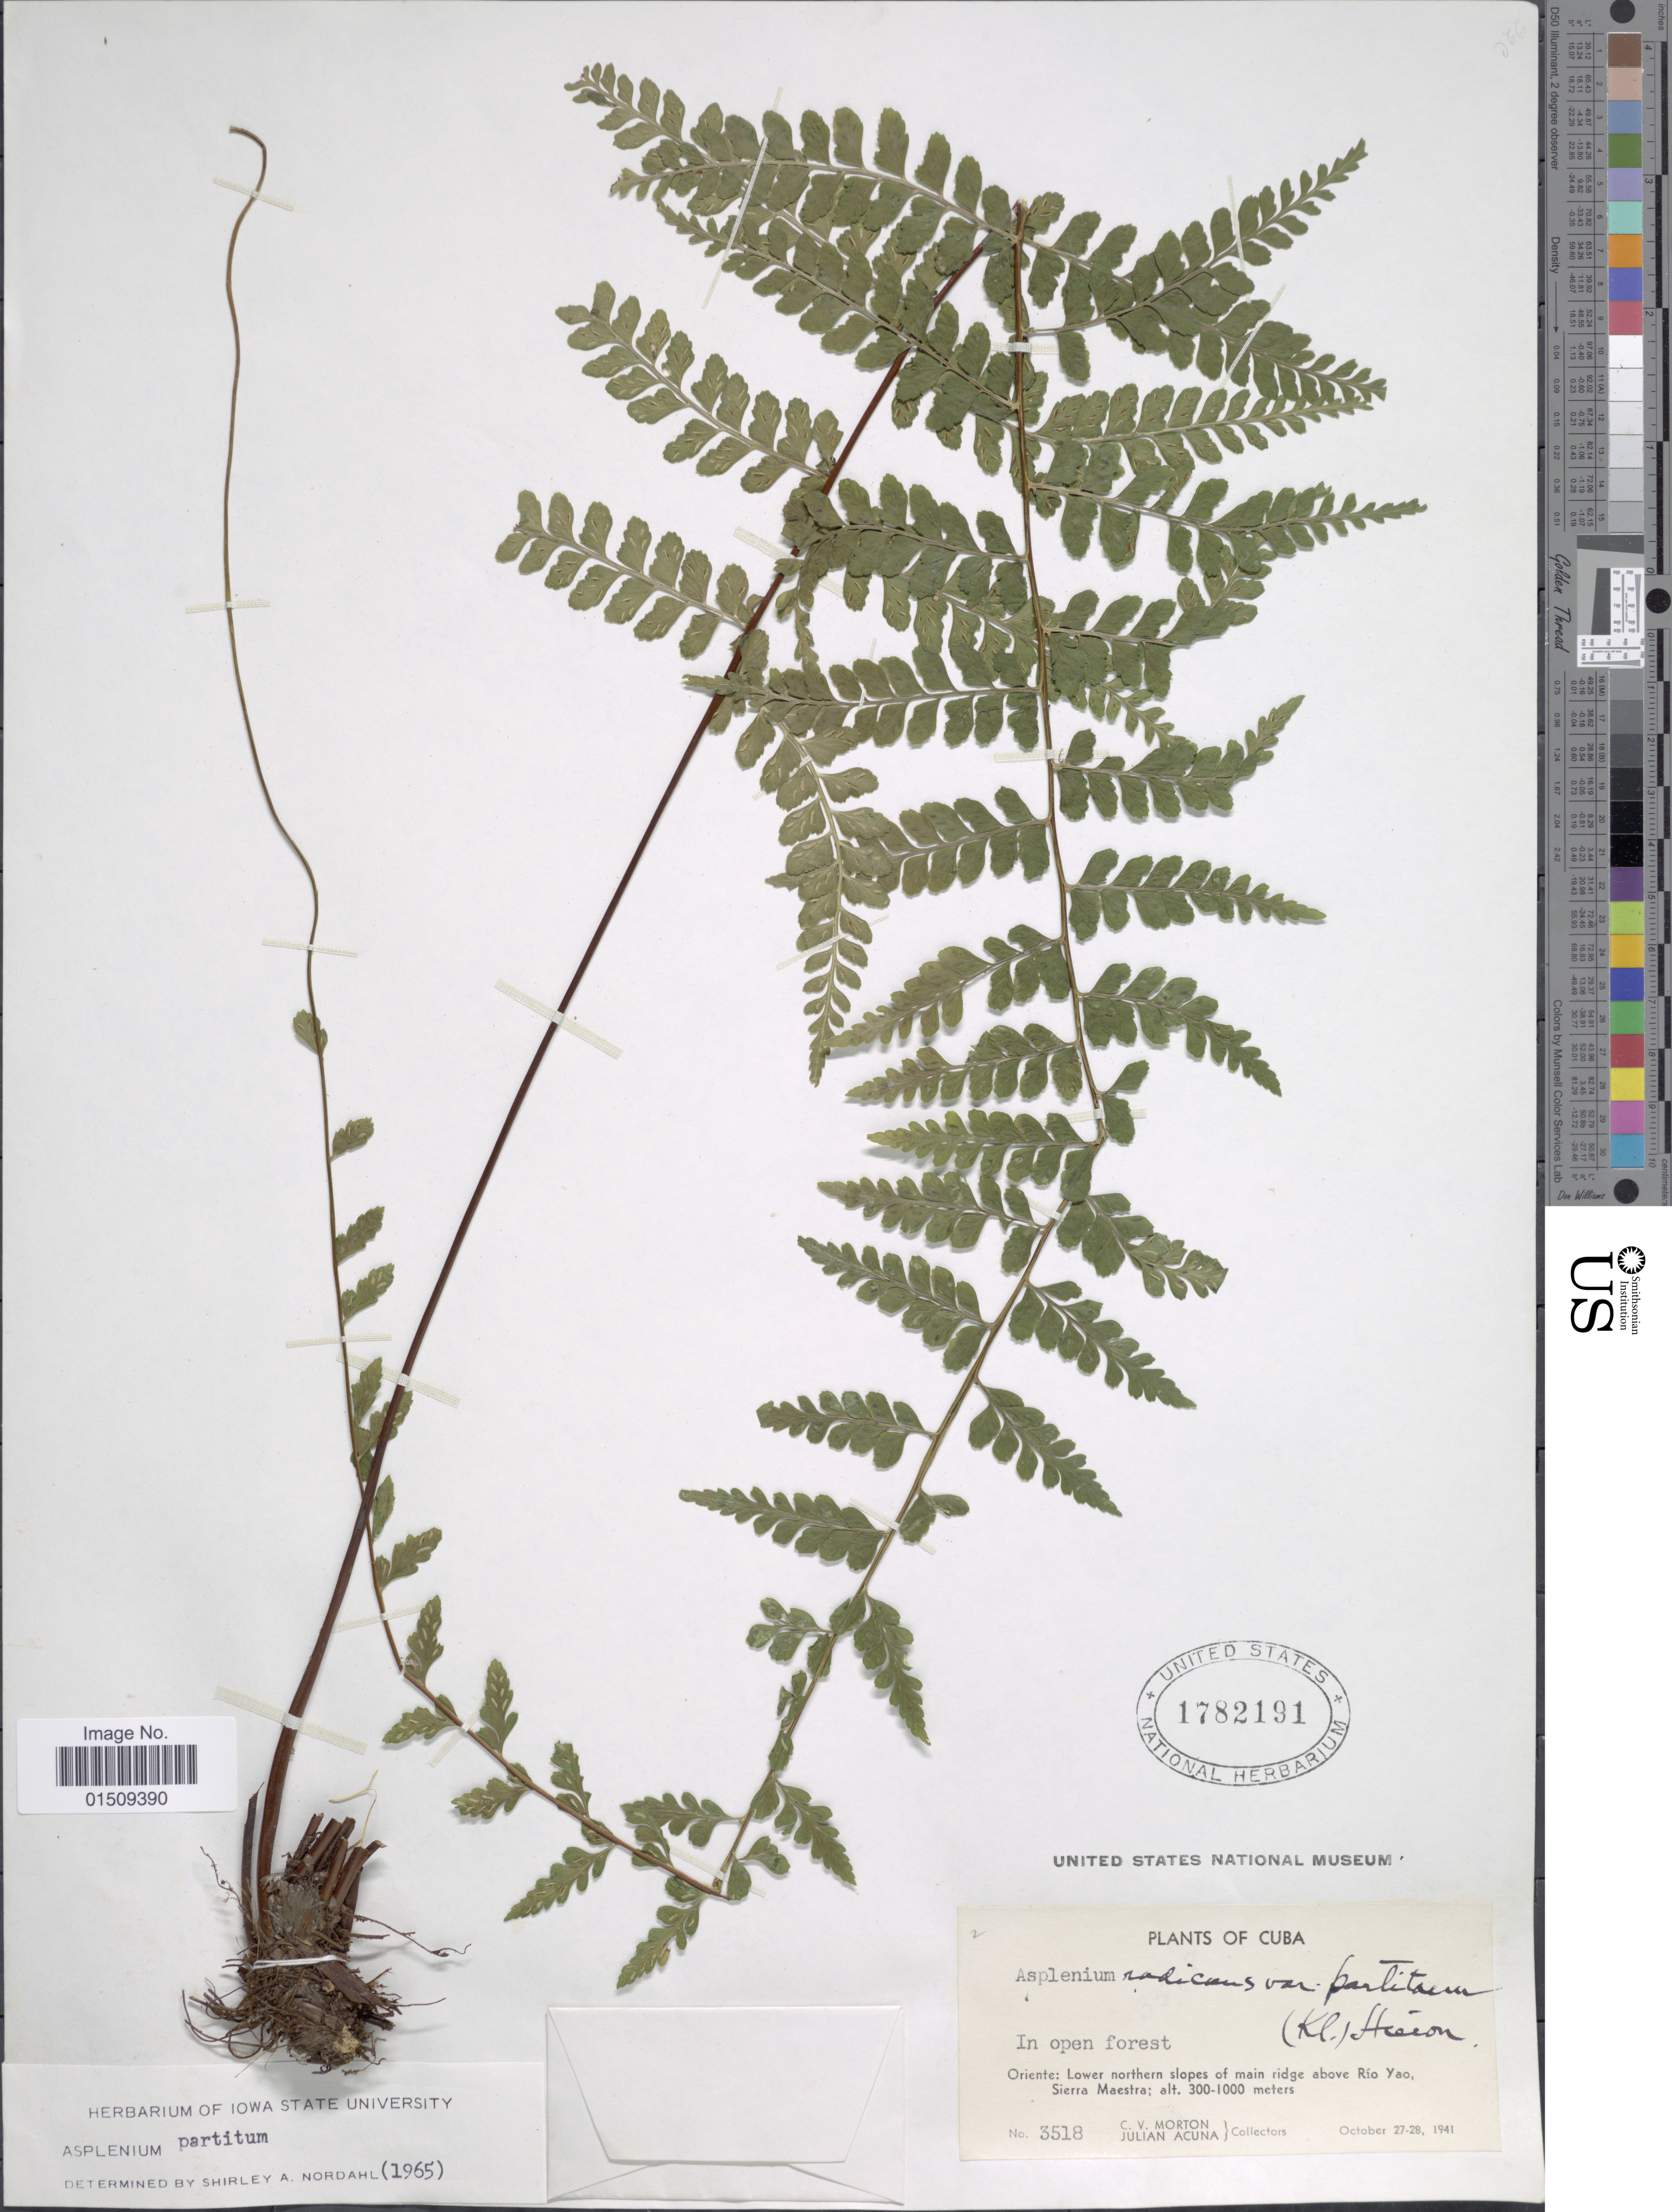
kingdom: Plantae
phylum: Tracheophyta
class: Polypodiopsida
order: Polypodiales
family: Aspleniaceae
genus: Asplenium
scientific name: Asplenium radicans var. dentatum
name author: (Klotzsch) Bonap.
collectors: C. V. Morton & J. B. Acuña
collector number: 3518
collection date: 1941-10-27/1941-10-28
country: Cuba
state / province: Oriente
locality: Lower northern slopes of main ridge above Río Yao, Sierra Maestra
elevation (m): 300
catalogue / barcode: US 1782191